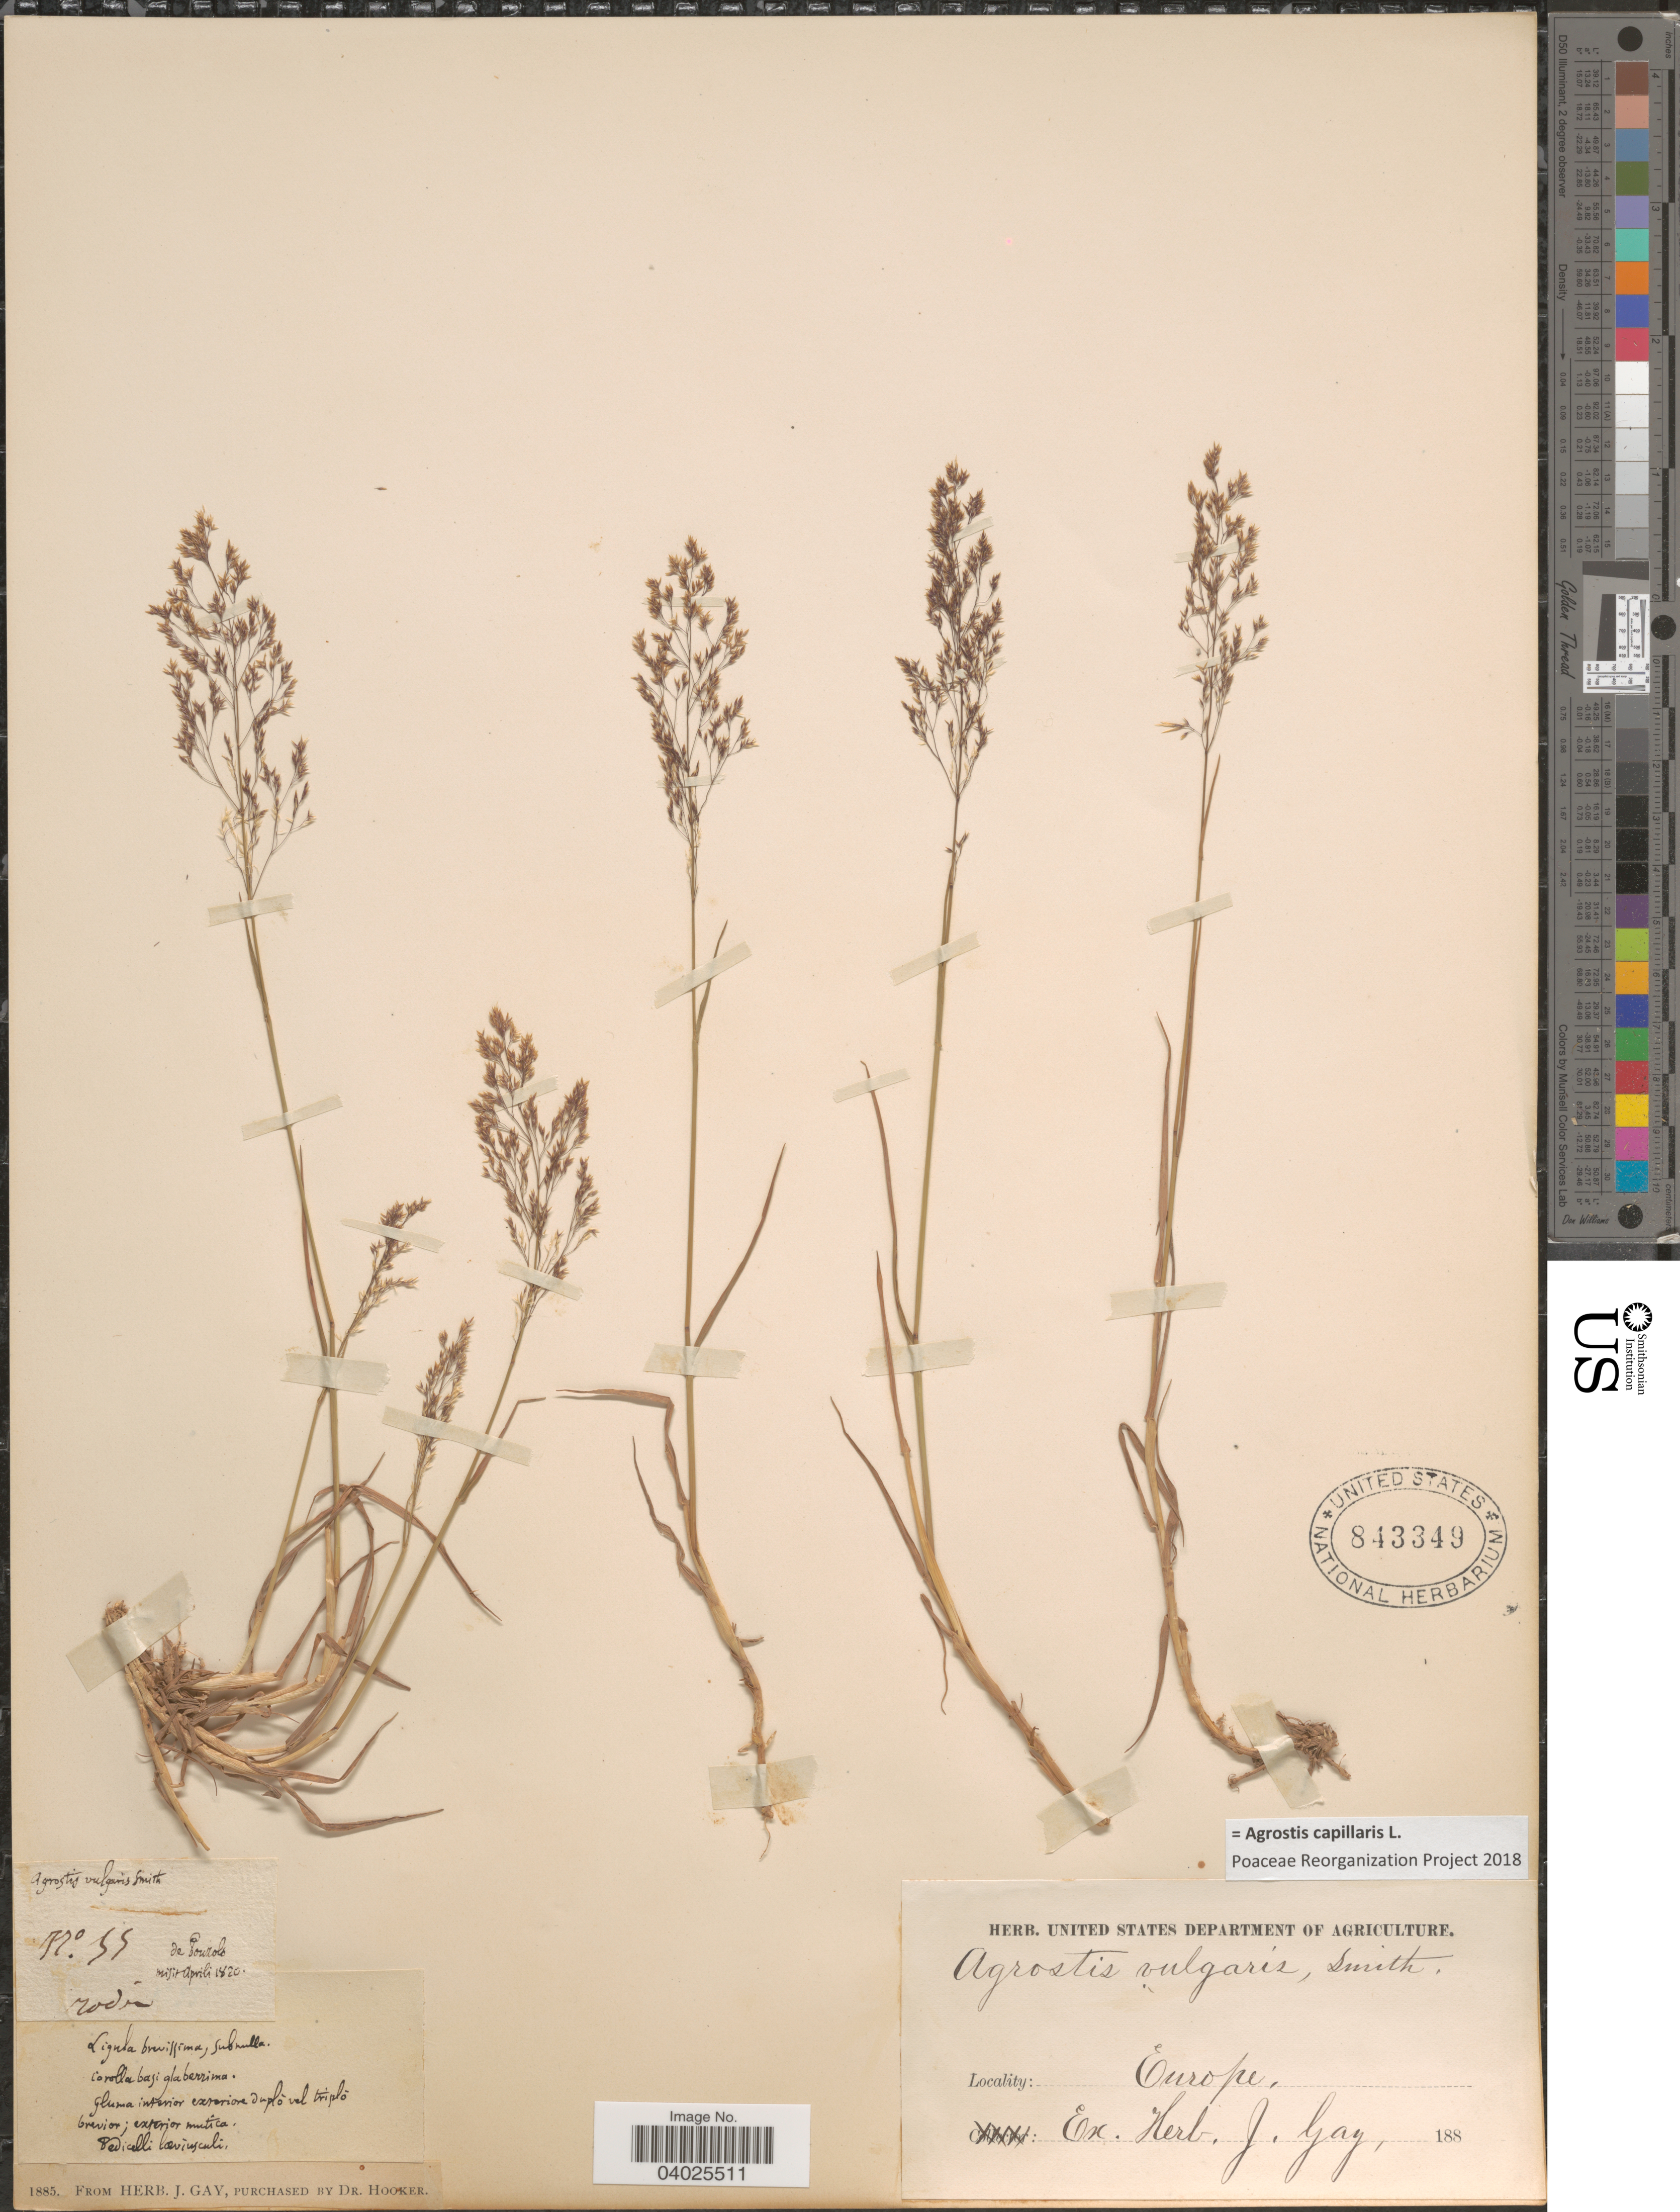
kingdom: Plantae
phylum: Tracheophyta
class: Liliopsida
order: Poales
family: Poaceae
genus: Agrostis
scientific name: Agrostis capillaris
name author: L.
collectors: -. Rodin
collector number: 55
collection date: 1885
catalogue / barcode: US 843349